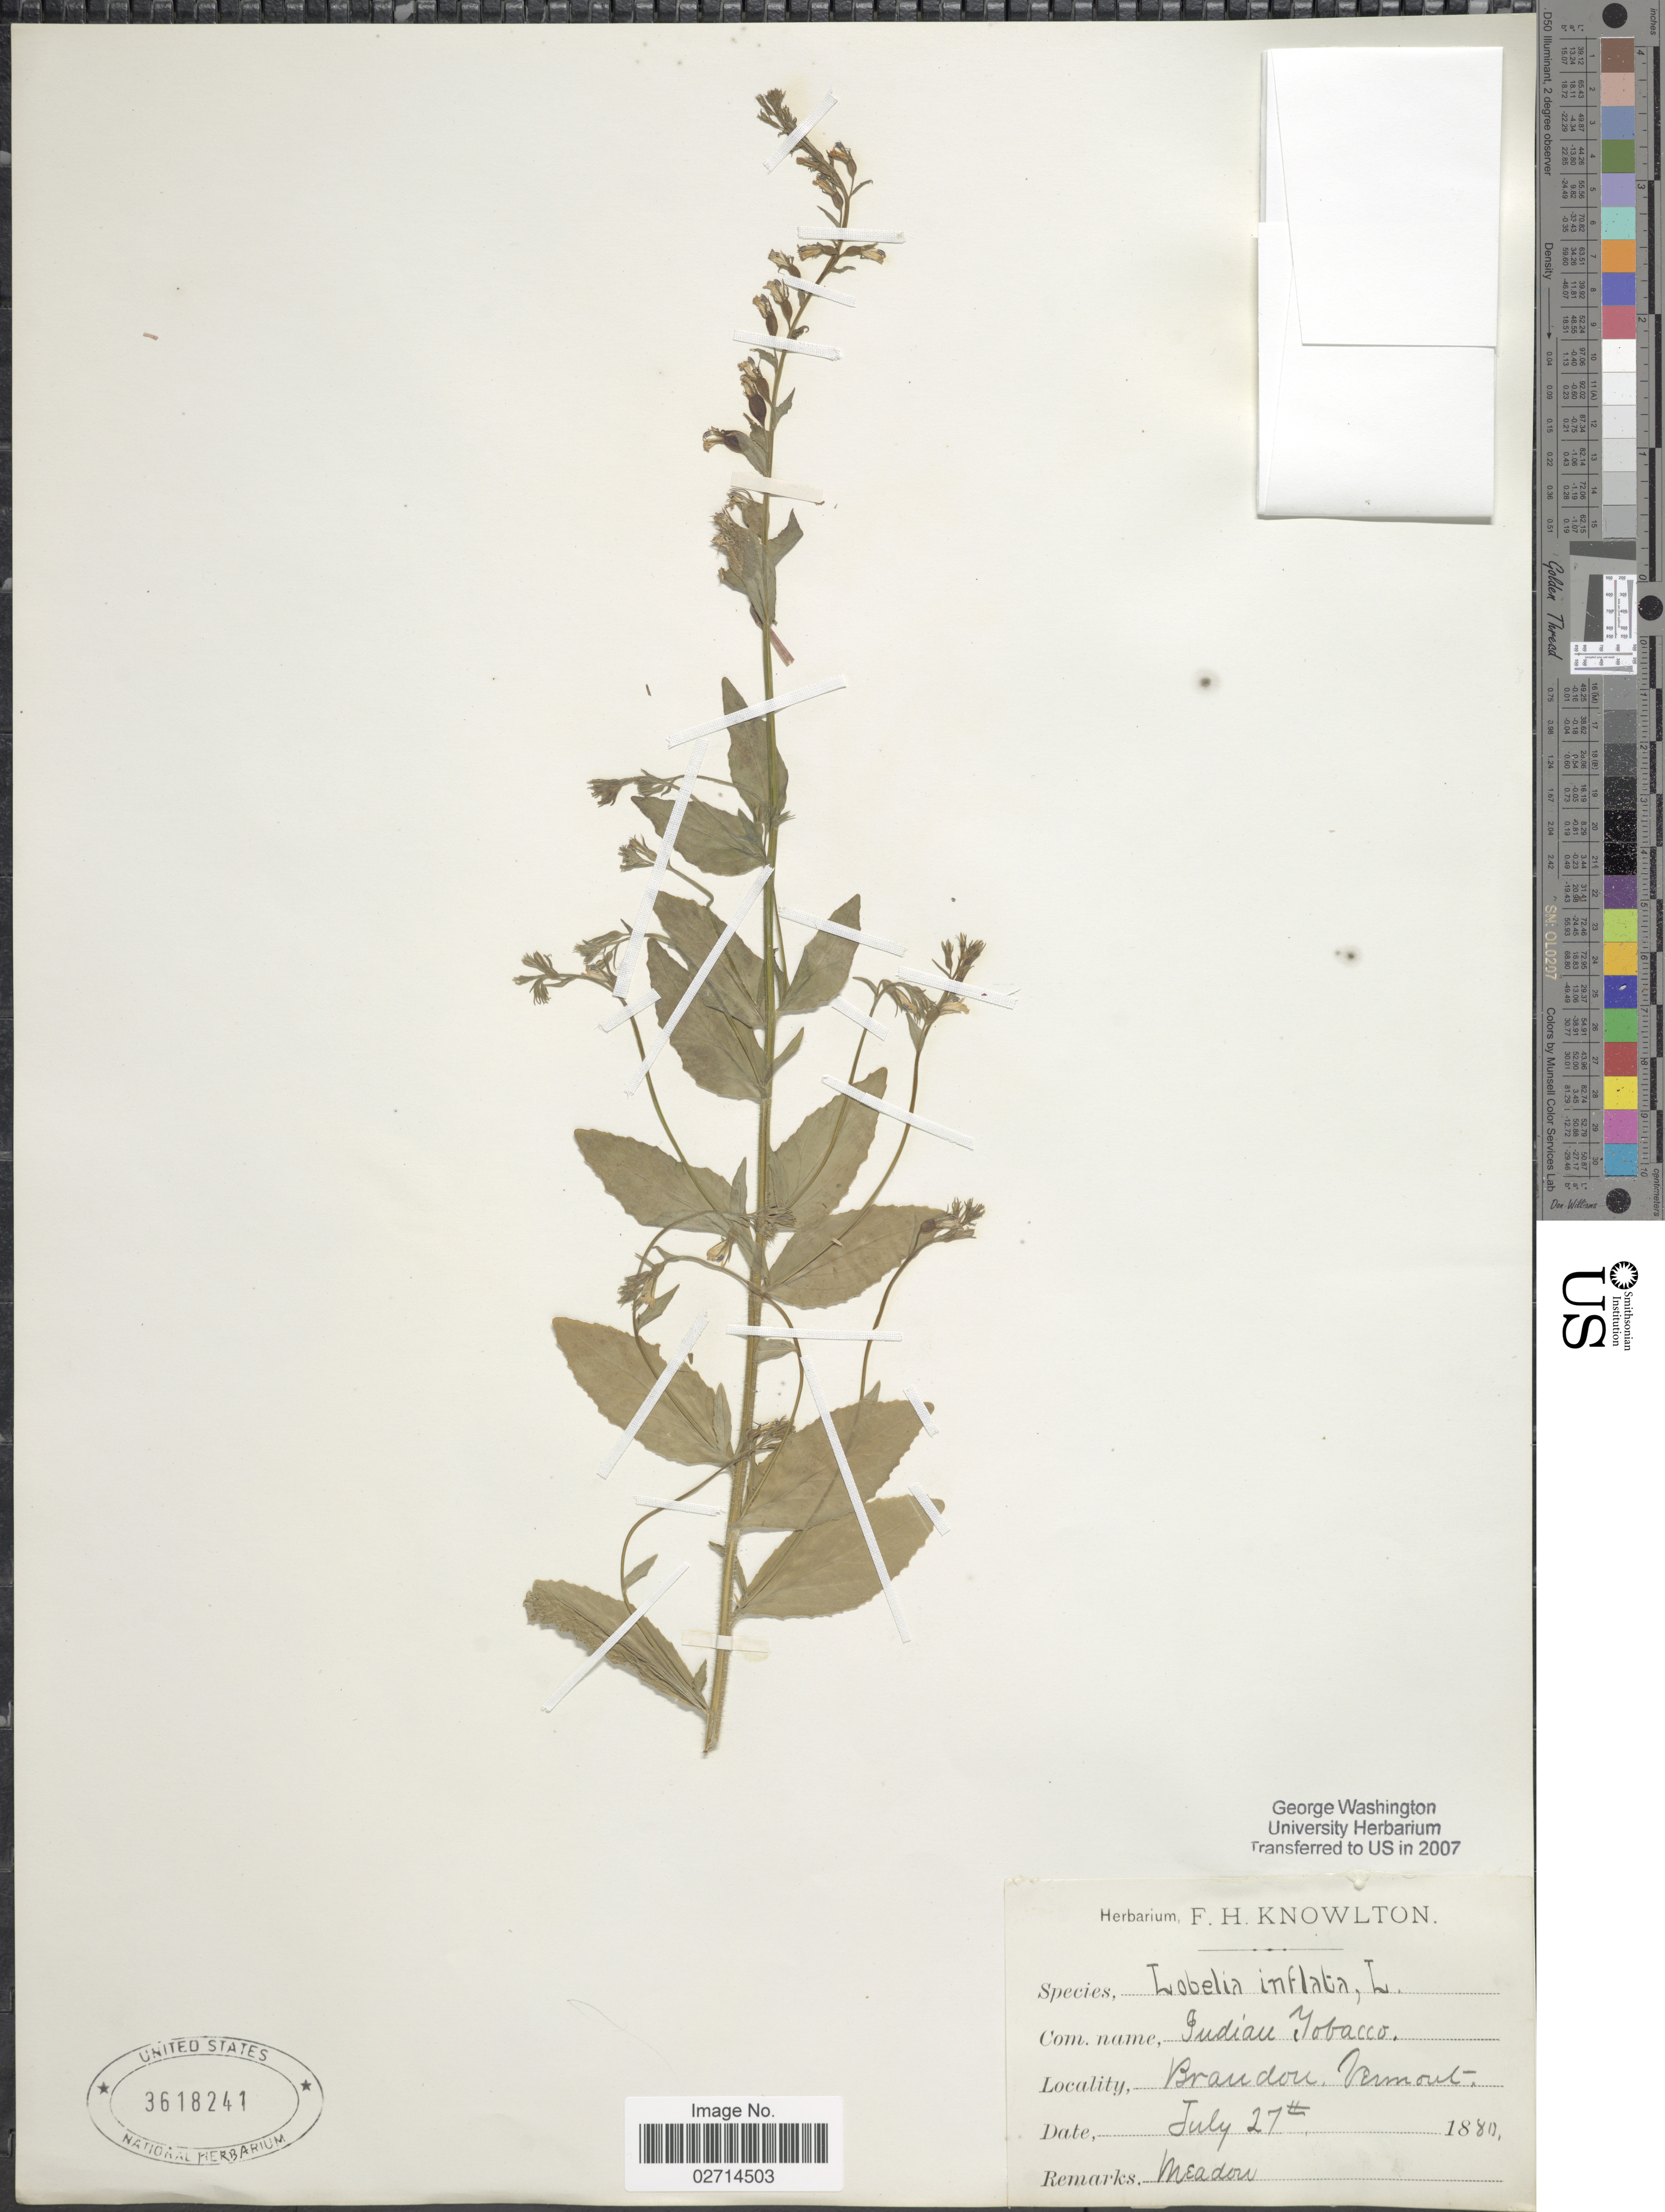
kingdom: Plantae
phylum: Tracheophyta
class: Magnoliopsida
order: Asterales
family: Campanulaceae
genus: Lobelia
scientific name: Lobelia inflata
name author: L.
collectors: ex herb. F.H. Knowlton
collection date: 1880-07-27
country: United States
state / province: Vermont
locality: Brandon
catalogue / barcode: US 3618241